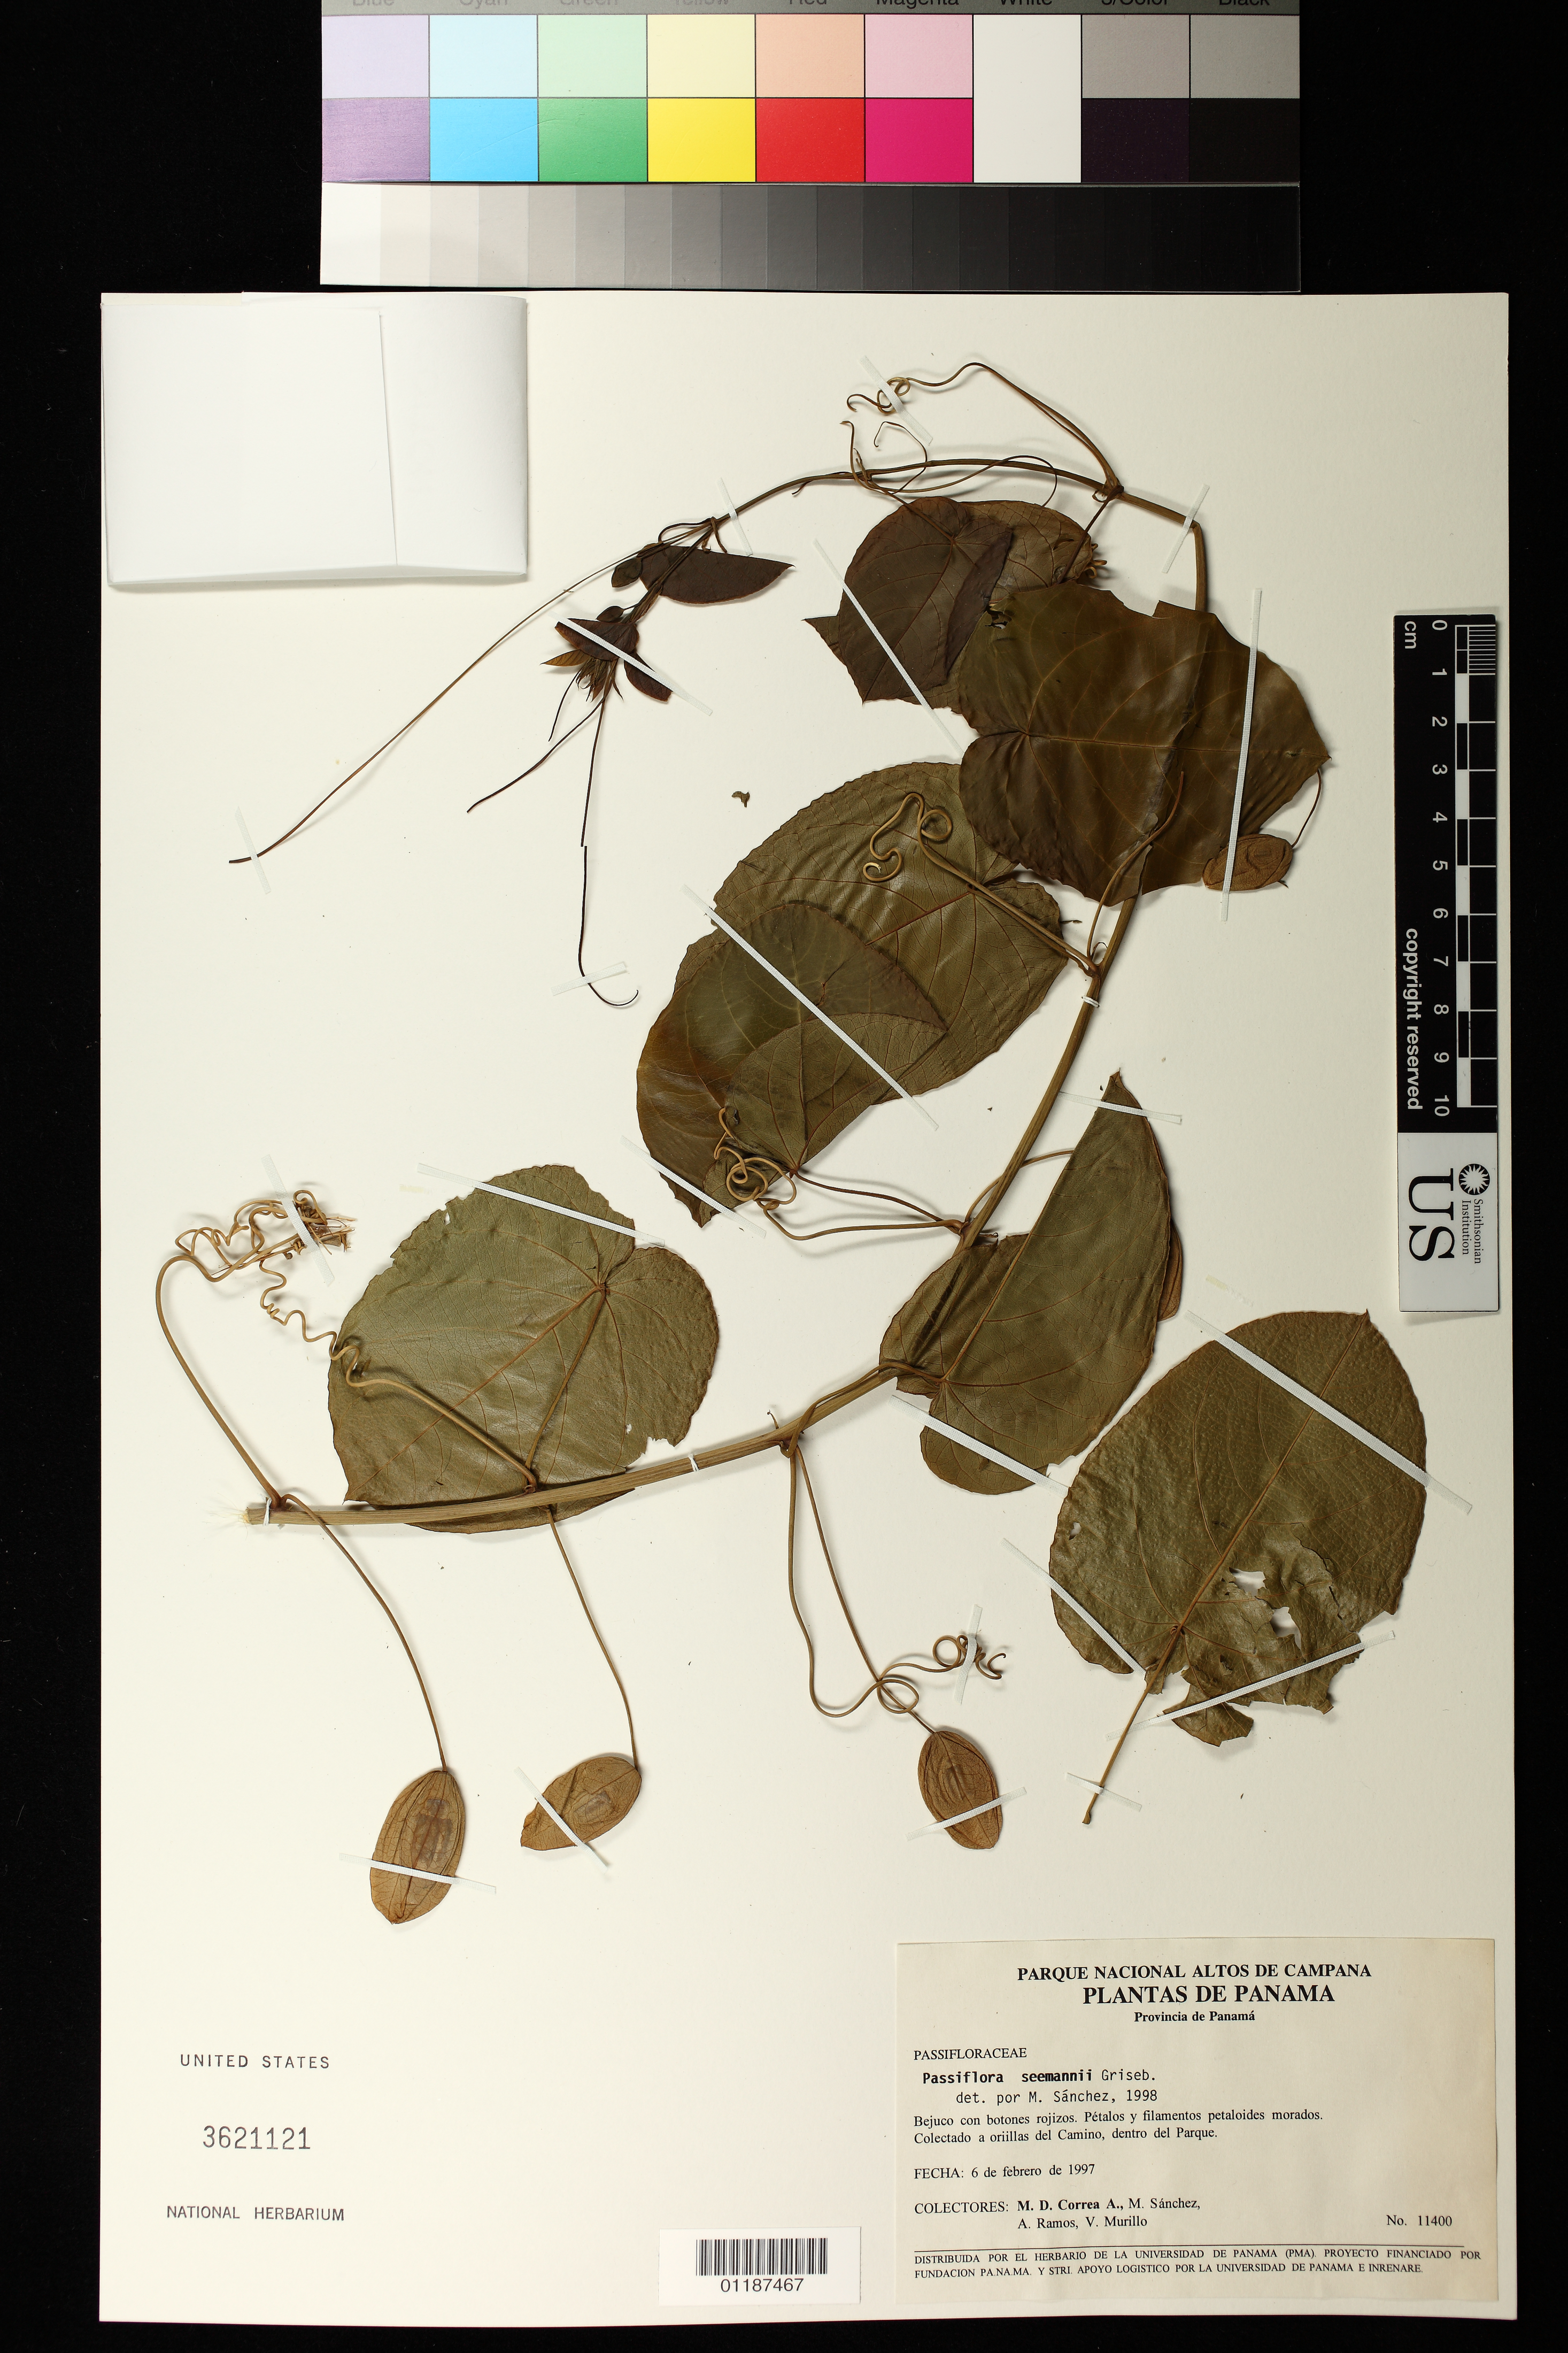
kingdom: Plantae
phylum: Tracheophyta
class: Magnoliopsida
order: Malpighiales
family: Passifloraceae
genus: Passiflora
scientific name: Passiflora seemannii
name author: Griseb.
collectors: M. D. Corrêa-A., M. Sánchez, A. Ramos & V. Murillo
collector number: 11400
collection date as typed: Feb 6 1997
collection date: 1997-02-06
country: Panama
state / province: Panamá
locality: Colectado a oriillas del Camino, dentro del Parque.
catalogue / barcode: US 3621121